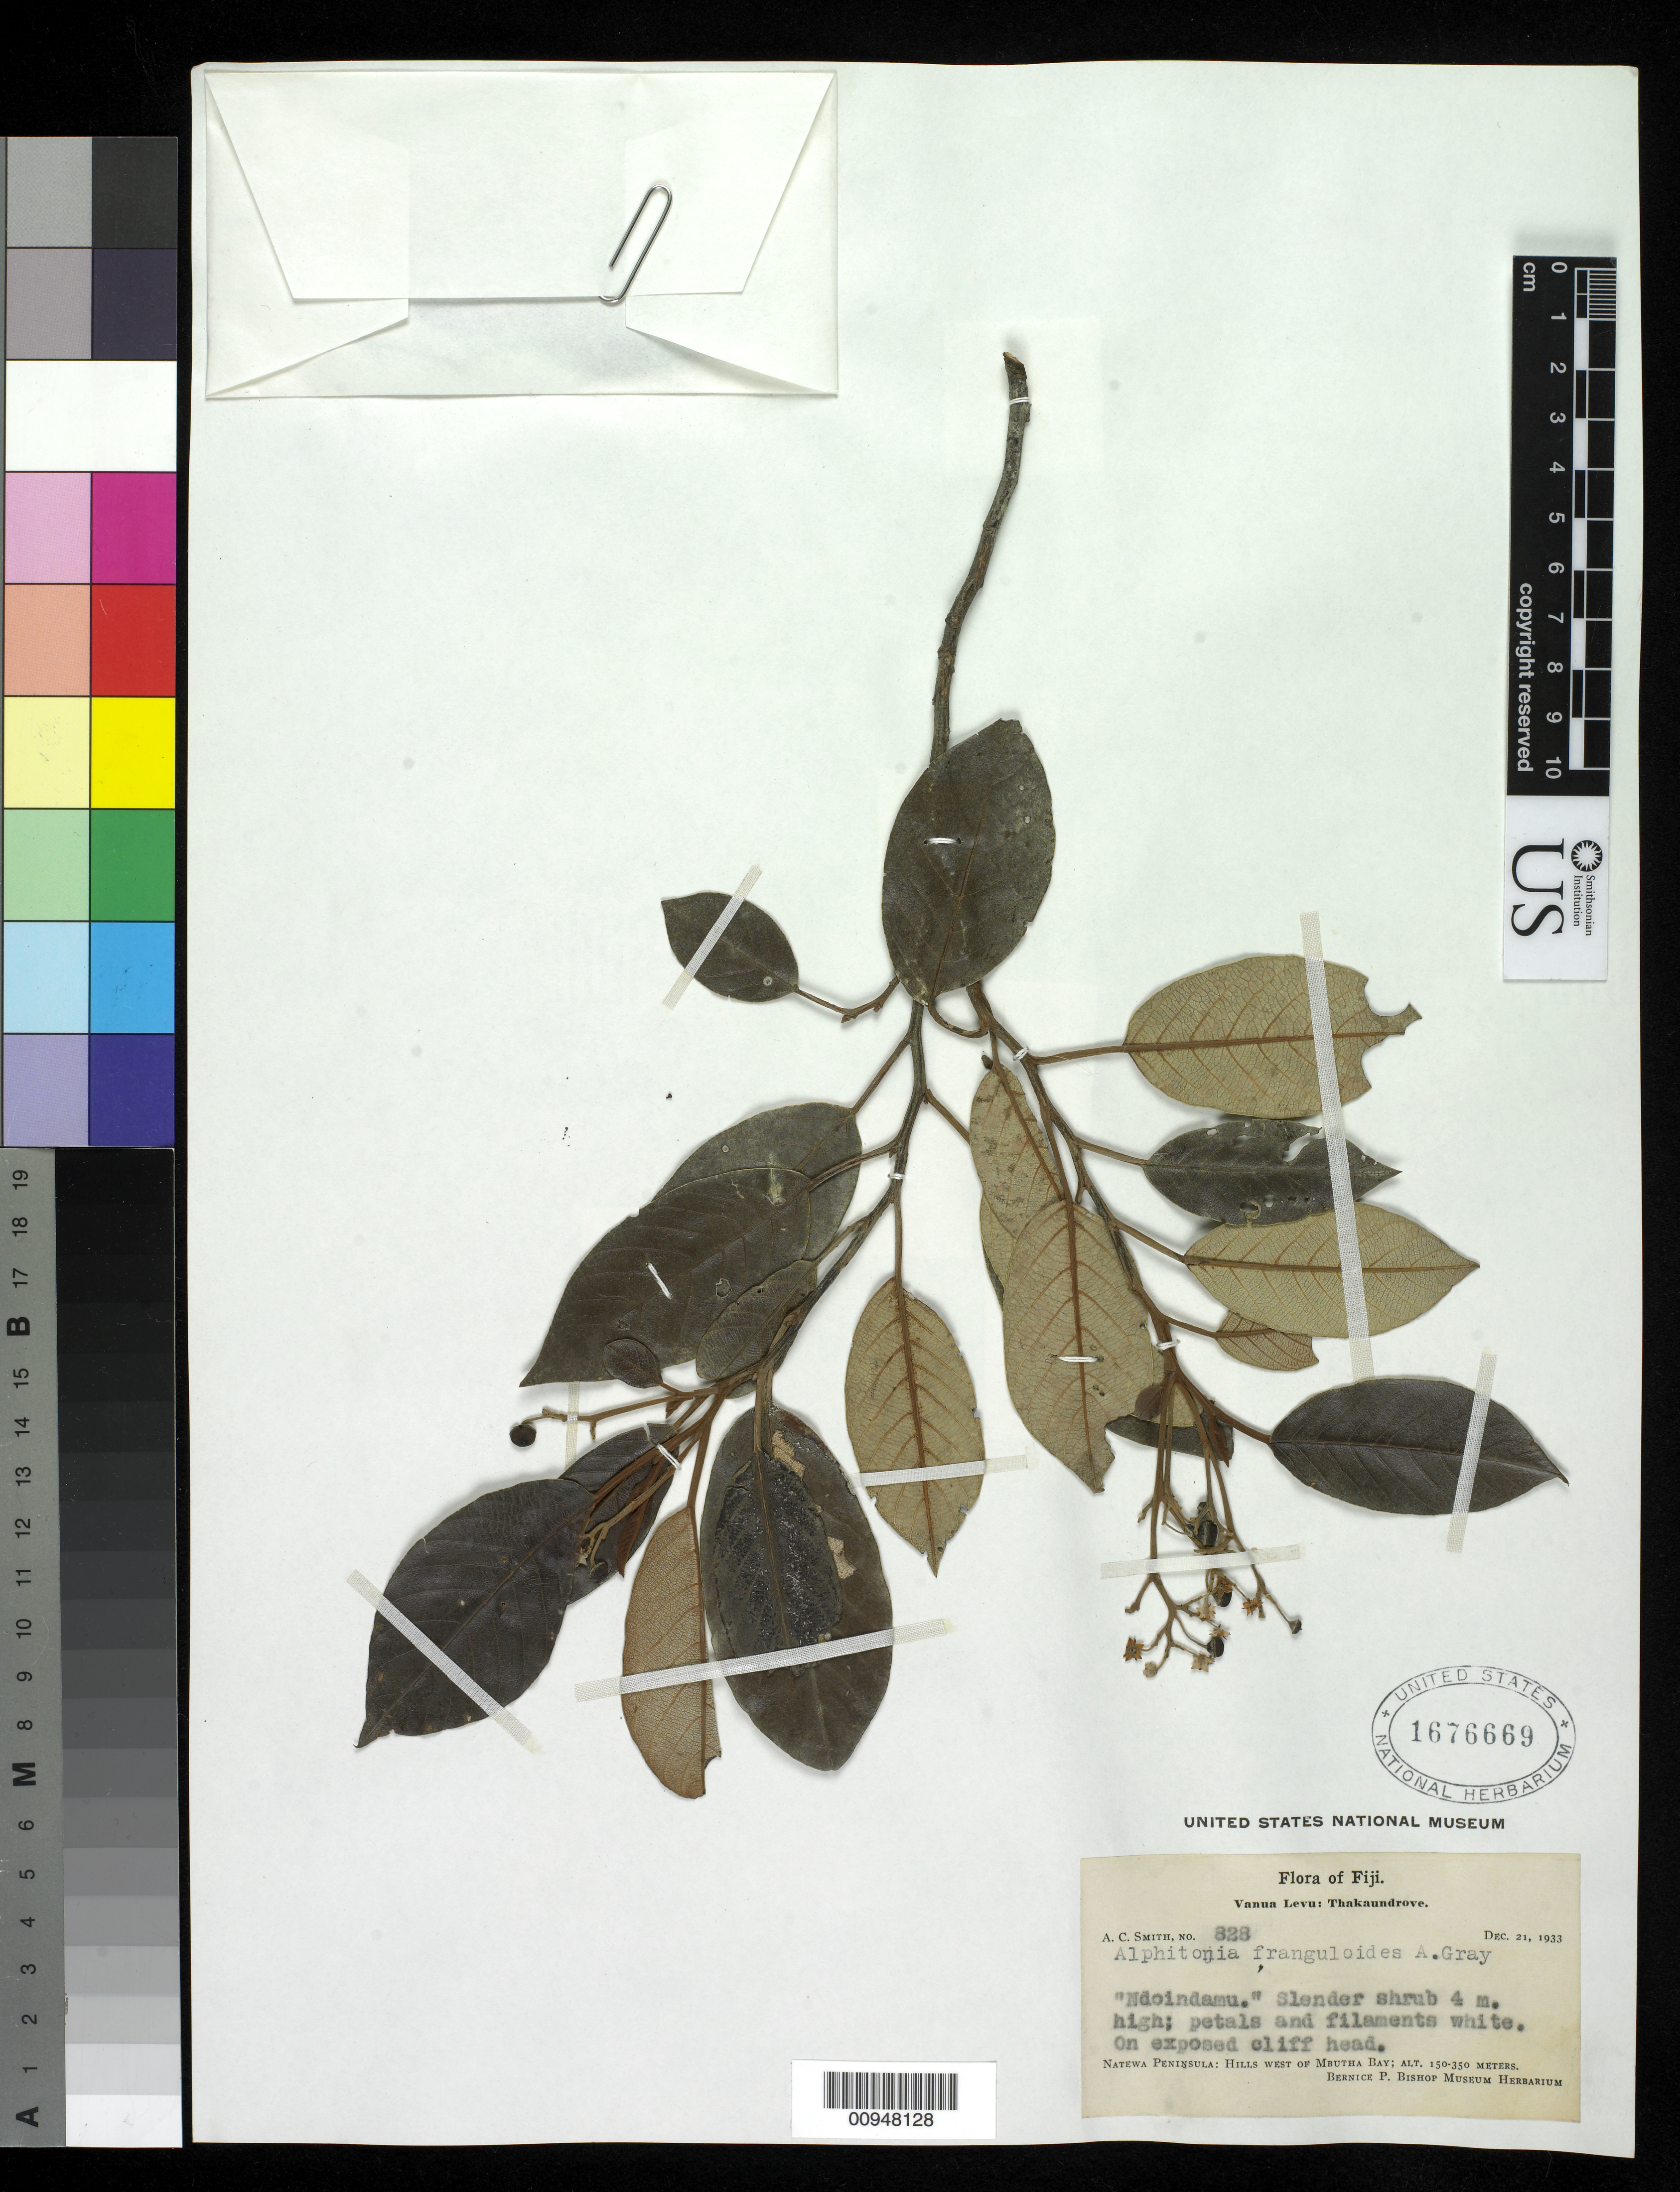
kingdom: Plantae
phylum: Tracheophyta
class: Magnoliopsida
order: Rosales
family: Rhamnaceae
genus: Alphitonia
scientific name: Alphitonia franguloides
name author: A. Gray in Wilkes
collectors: C. A. Smith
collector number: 828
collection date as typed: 21 Dec 1933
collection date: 1933-12-21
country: Fiji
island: Vanua Levu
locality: Natewa Peninsula: Hills west of Mbutha Bay.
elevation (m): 150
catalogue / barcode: US 1676669